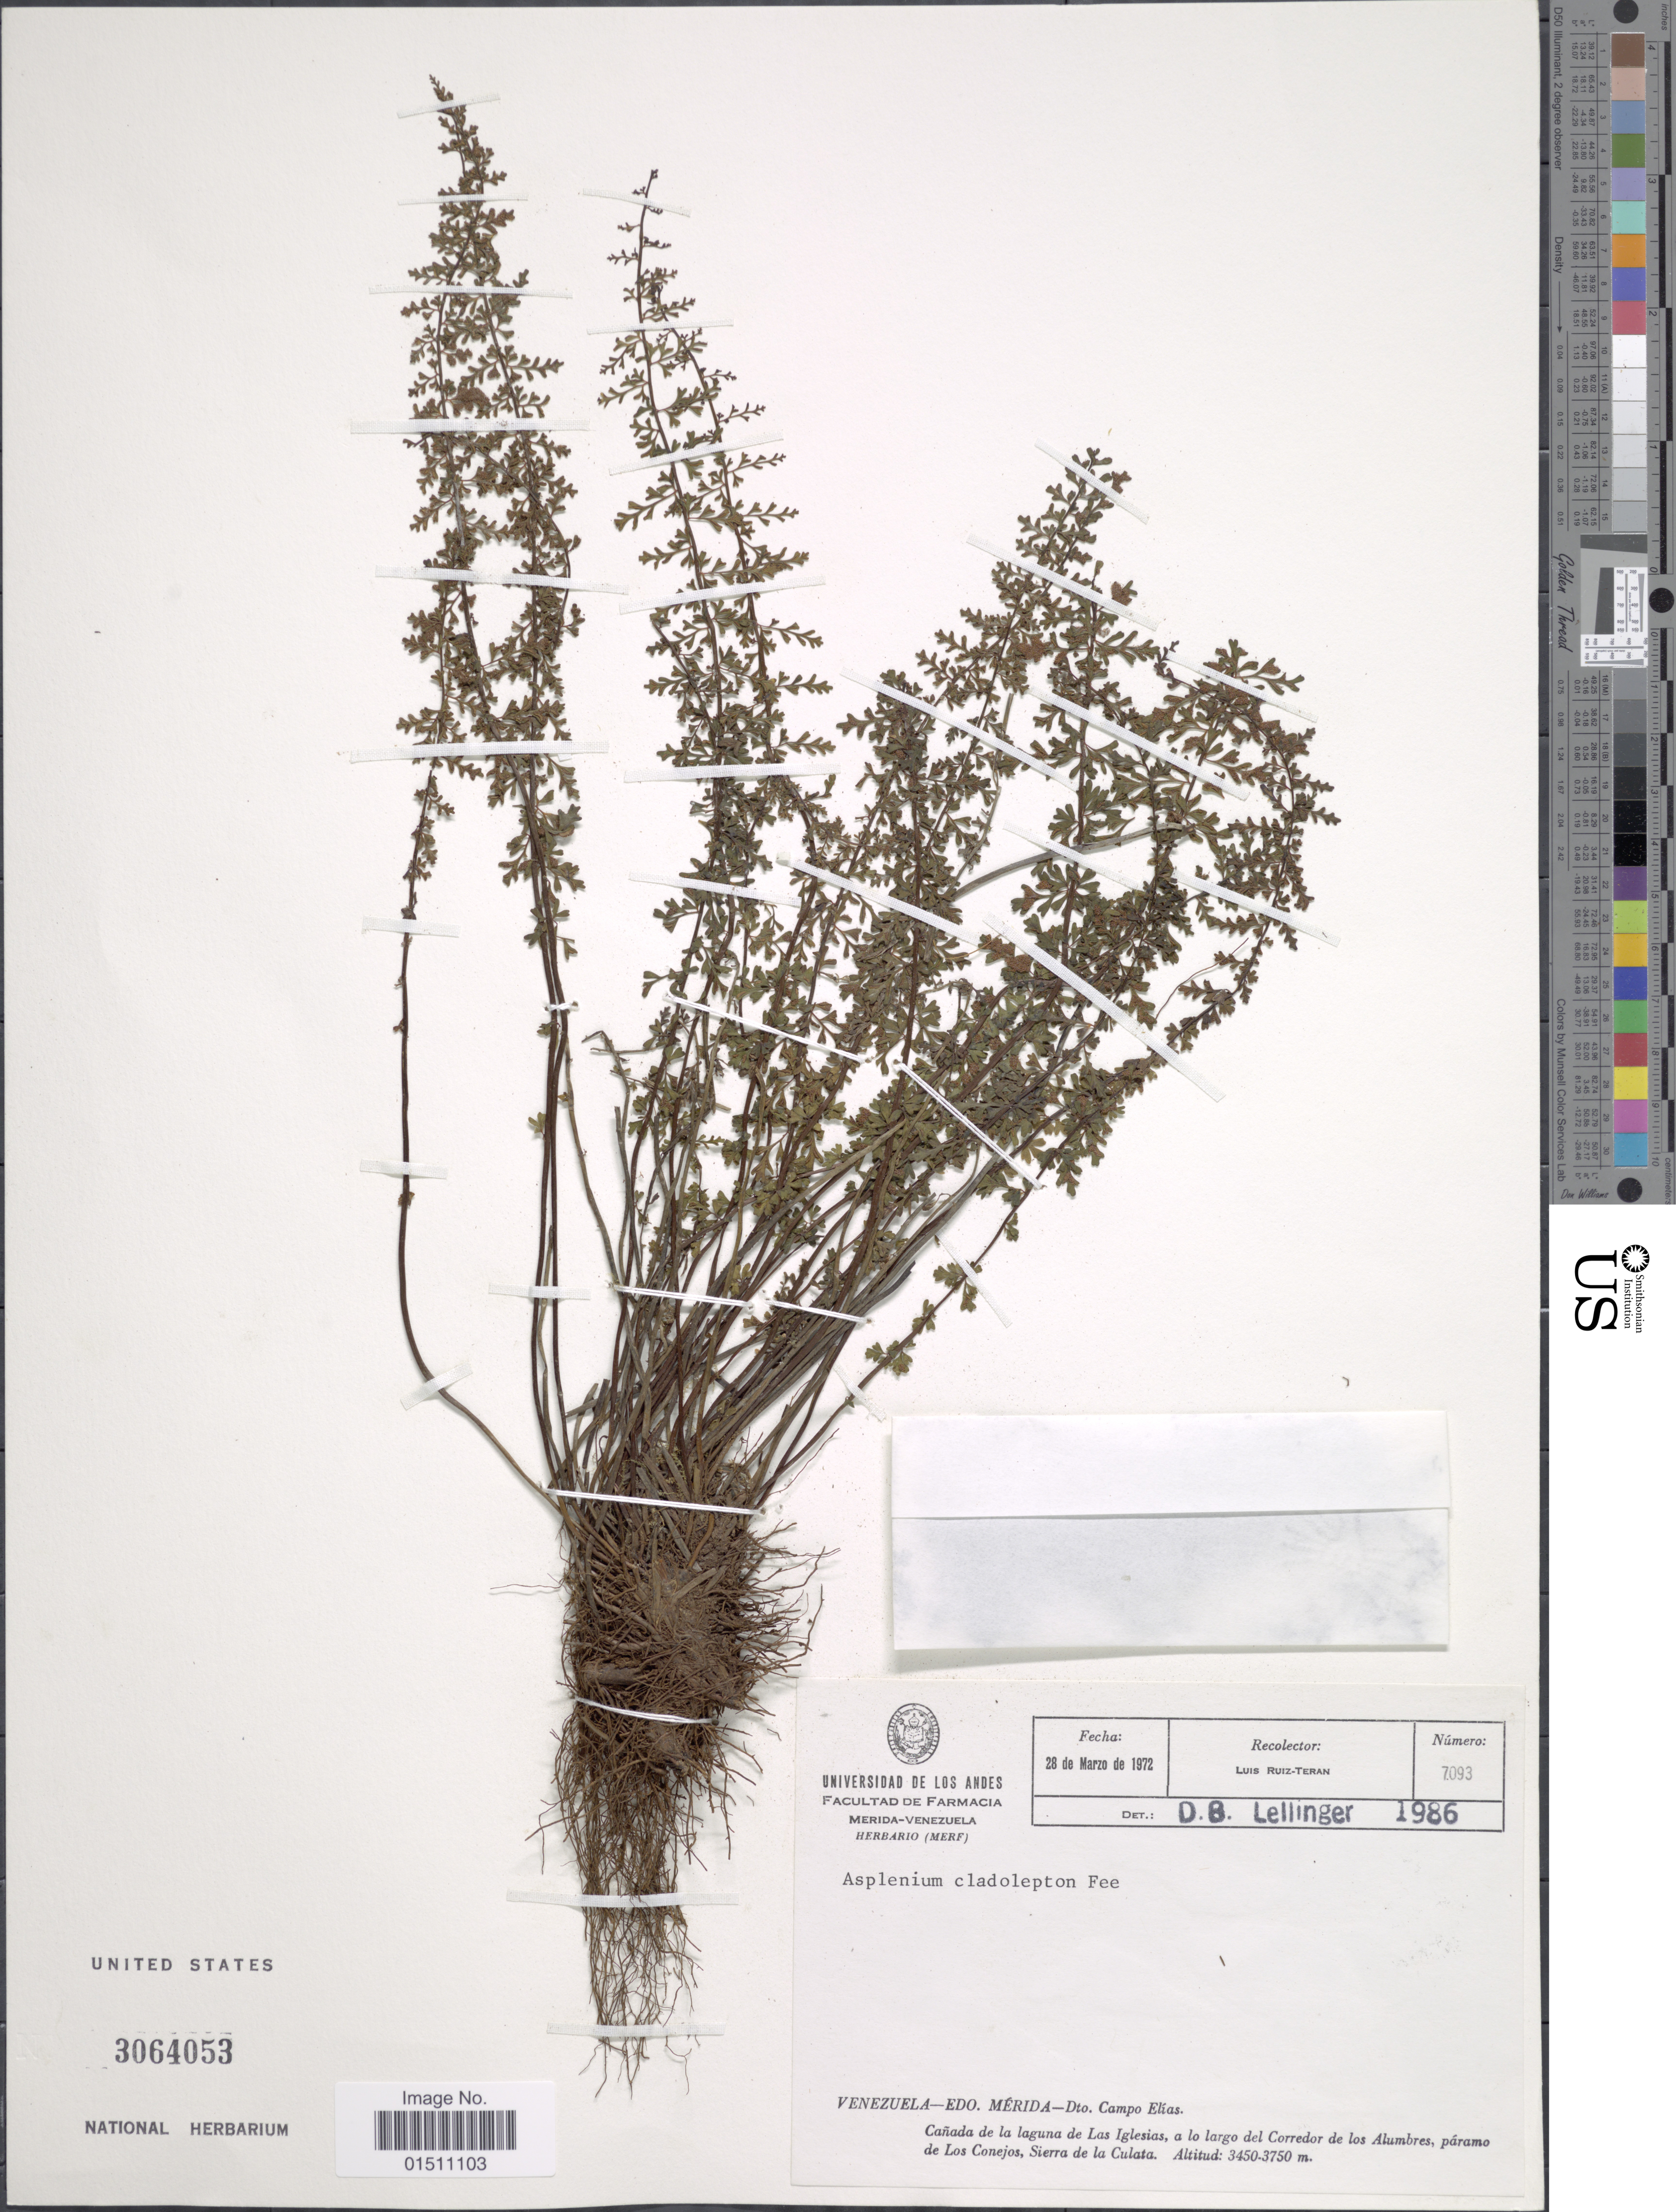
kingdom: Plantae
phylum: Tracheophyta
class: Polypodiopsida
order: Polypodiales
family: Aspleniaceae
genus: Asplenium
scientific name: Asplenium haenkeanum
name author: (C. Presl) Hieron.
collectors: L. E. Ruíz-Terán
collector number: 7093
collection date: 1972-03-28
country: Venezuela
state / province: Mérida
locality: Venezuela-Edo. Merida-Dto. Campo Elías. Cañada de la laguna de Las Iglesias, a lo largo del Corredor de los Alumbres, páramo de Los Conejos, Sierra de la Culata.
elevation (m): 3450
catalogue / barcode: US 3064053